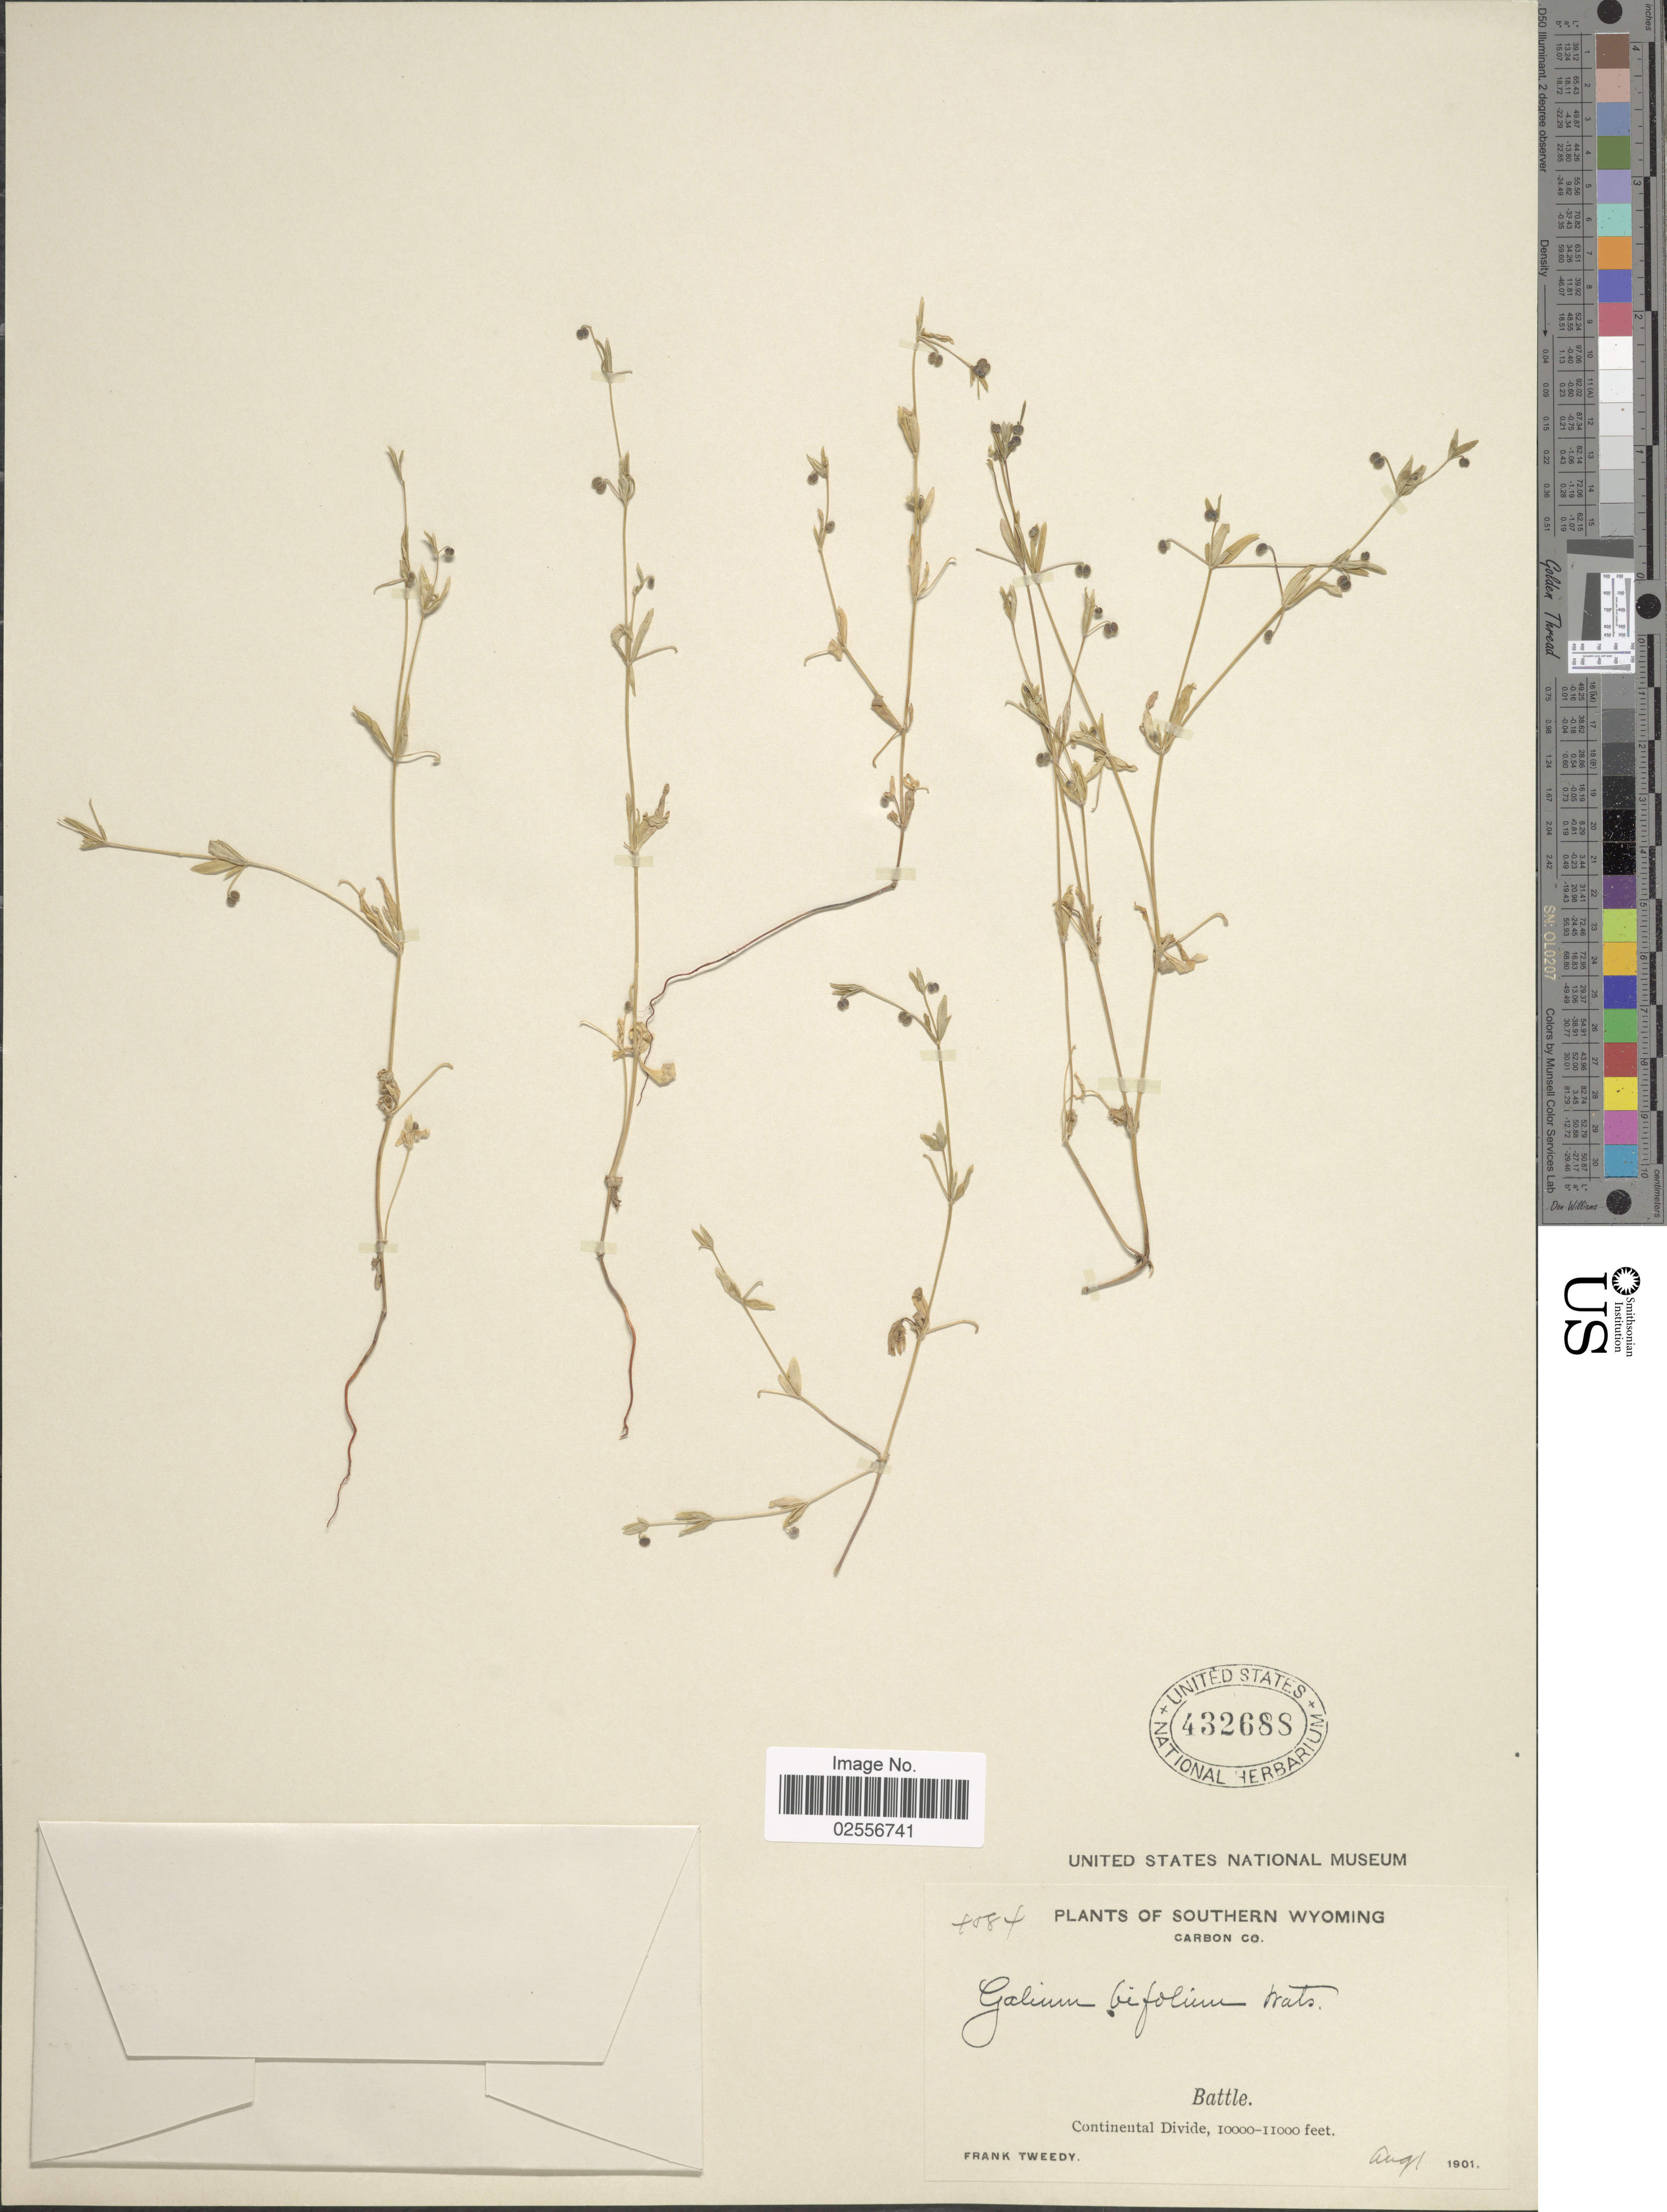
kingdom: Plantae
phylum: Tracheophyta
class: Magnoliopsida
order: Gentianales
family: Rubiaceae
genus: Galium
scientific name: Galium bifolium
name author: S. Watson in C. King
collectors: F. Tweedy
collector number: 4084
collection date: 1901-08-01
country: United States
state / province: Wyoming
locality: Southern Wyoming. Carbon Co. Battle. Continental Divide.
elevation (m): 3048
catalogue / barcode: US 432688